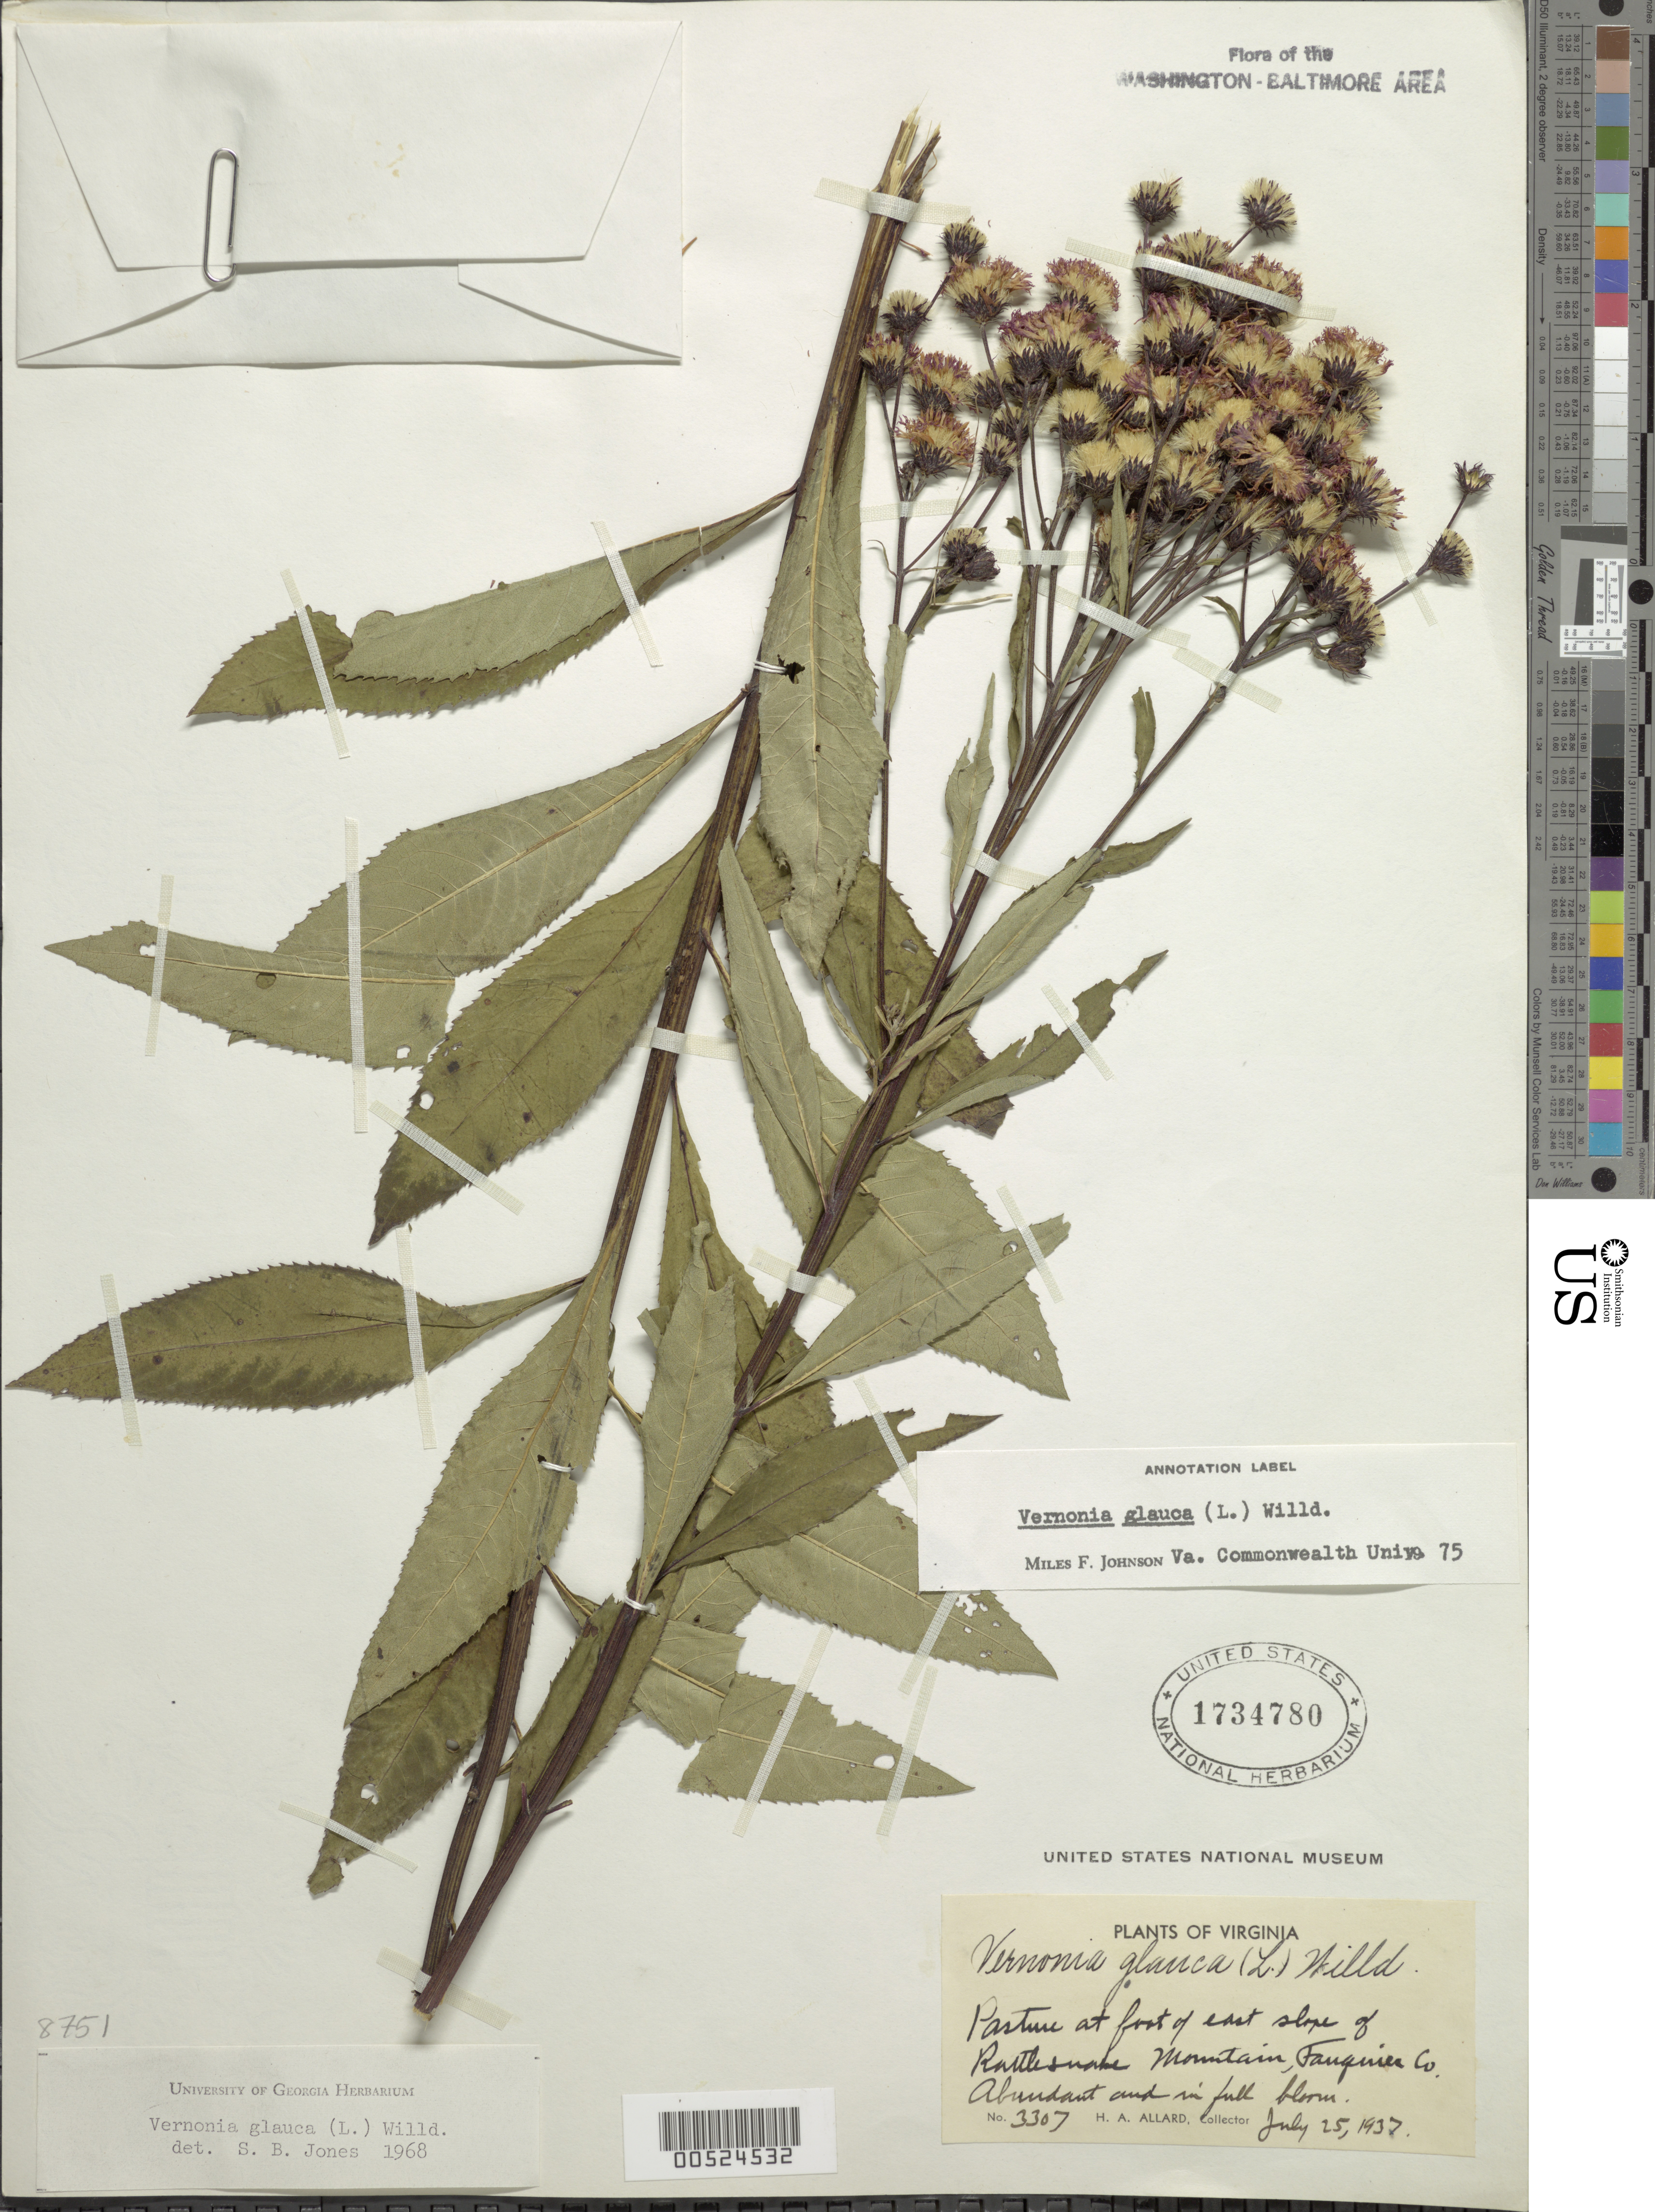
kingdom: Plantae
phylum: Tracheophyta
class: Magnoliopsida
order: Asterales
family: Asteraceae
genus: Vernonia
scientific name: Vernonia glauca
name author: (L.) Willd.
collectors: H. A. Allard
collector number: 3307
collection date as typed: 25 Jul 1937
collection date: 1937-07-25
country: United States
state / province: Virginia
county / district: Fauquier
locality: Rattlesnake Mt.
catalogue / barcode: US 1734780